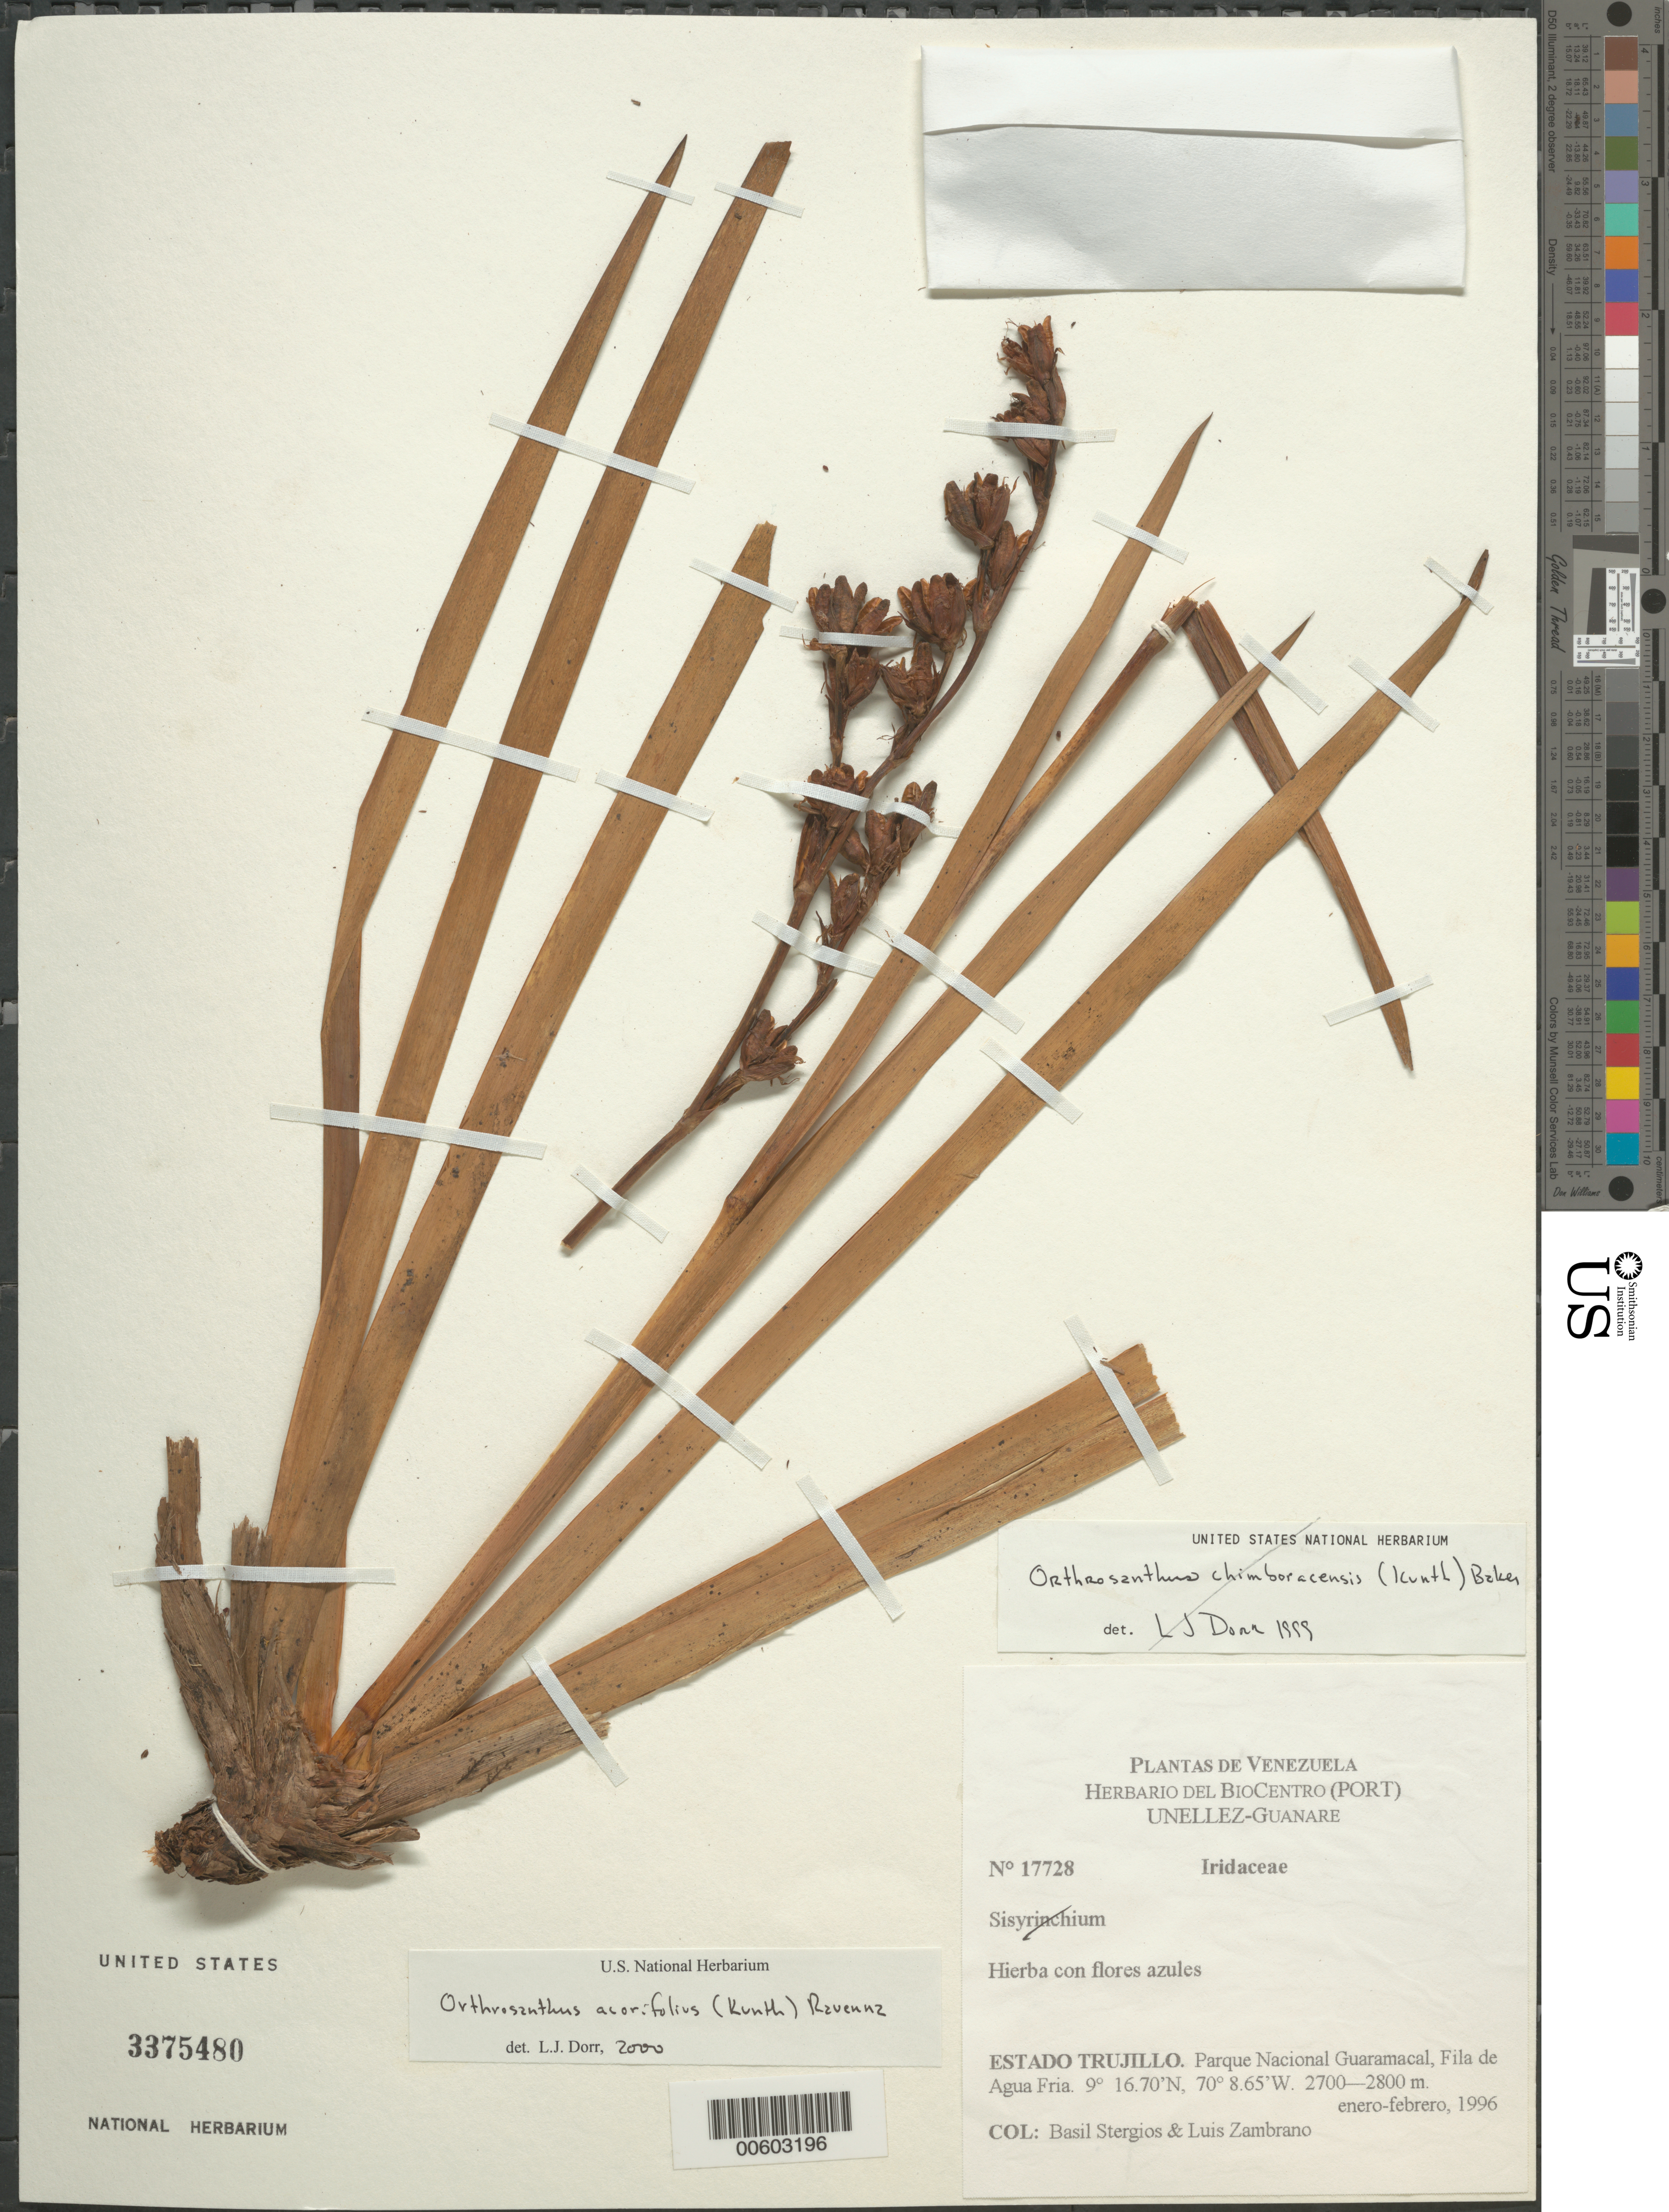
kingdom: Plantae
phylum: Tracheophyta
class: Liliopsida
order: Asparagales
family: Iridaceae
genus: Orthrosanthus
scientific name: Orthrosanthus acorifolius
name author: (Kunth) Ravenna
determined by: Dorr, L. J., (BOT), Smithsonian Institution - National Museum of Natural History (UNITED STATES)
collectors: B. G. Stergios & L. Zambrano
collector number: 17728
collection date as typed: Jan 1996 to -- Feb 1996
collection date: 1996-01/1996-02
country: Venezuela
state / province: Trujillo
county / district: Boconó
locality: Parque Nacional Guaramacal, Fila de Agua Fria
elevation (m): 2700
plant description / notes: PORT, US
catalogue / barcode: US 3375480